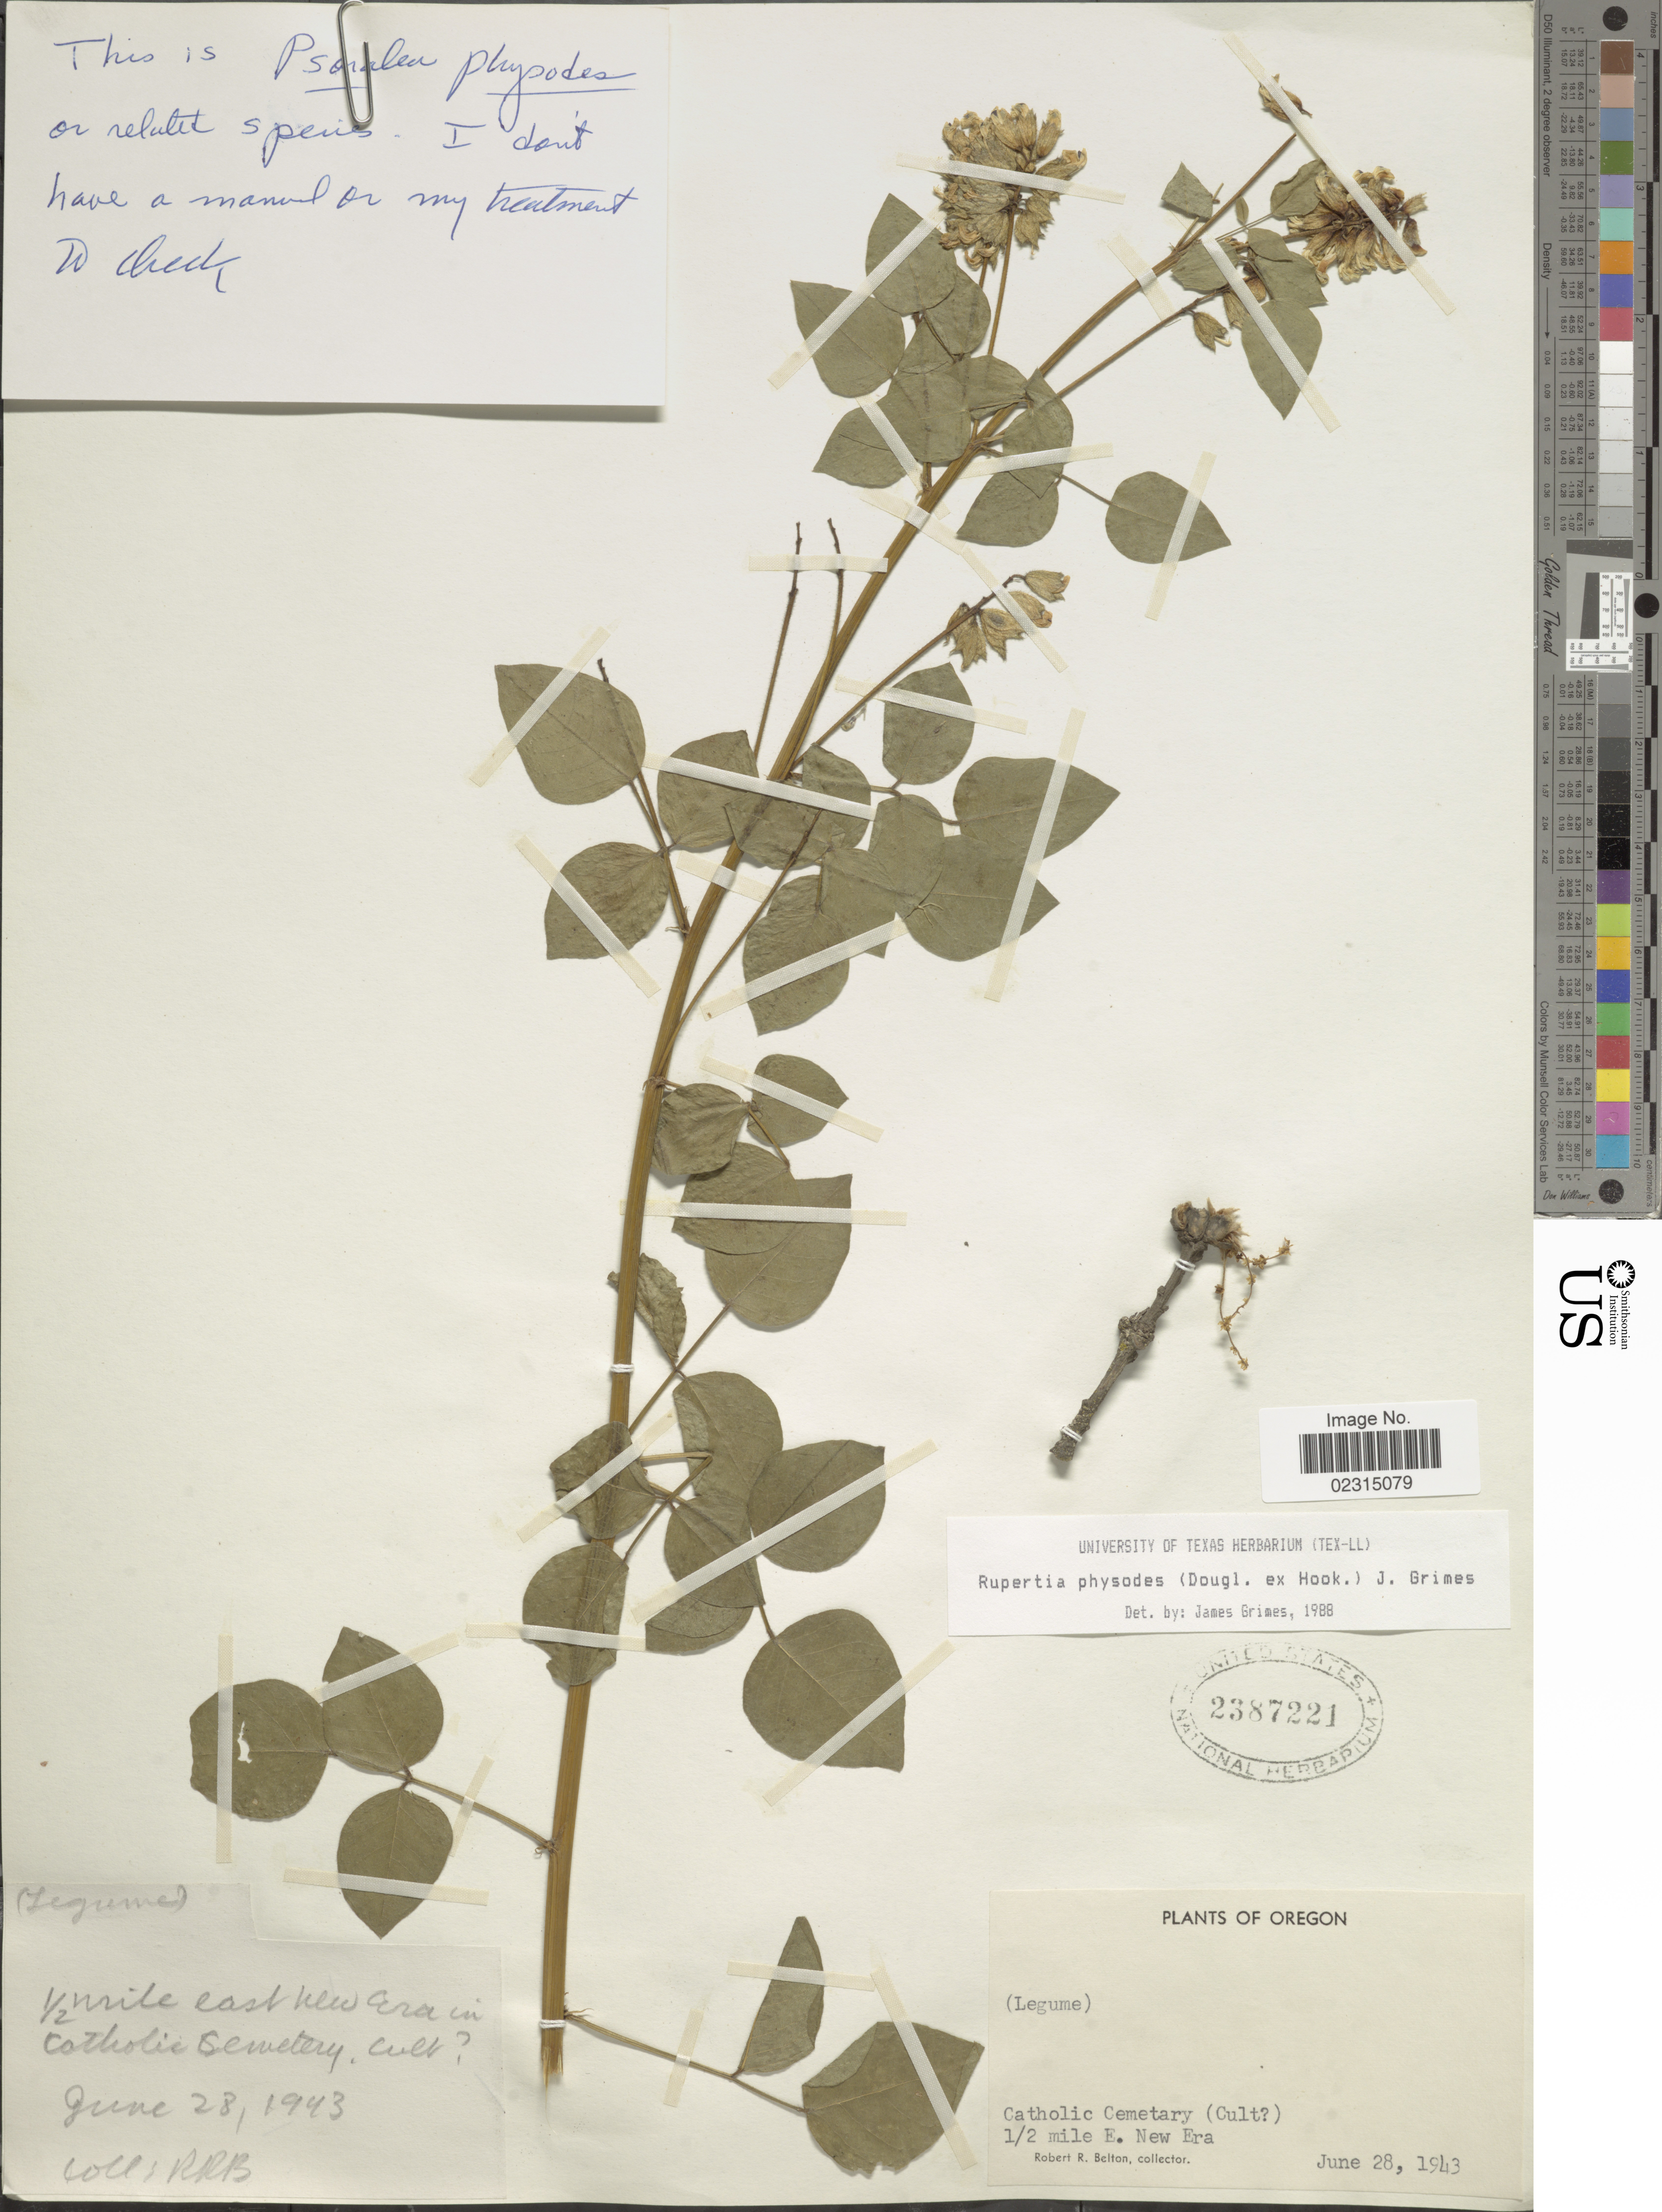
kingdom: Plantae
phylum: Tracheophyta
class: Magnoliopsida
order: Fabales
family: Fabaceae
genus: Rupertia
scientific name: Rupertia physodes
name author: (Douglas) J.W. Grimes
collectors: R. Belton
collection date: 1943-06-28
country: United States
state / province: Oregon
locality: Catholic Cemetary (Cult [unsure placement]) ½ mile E. New Era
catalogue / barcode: US 2387221